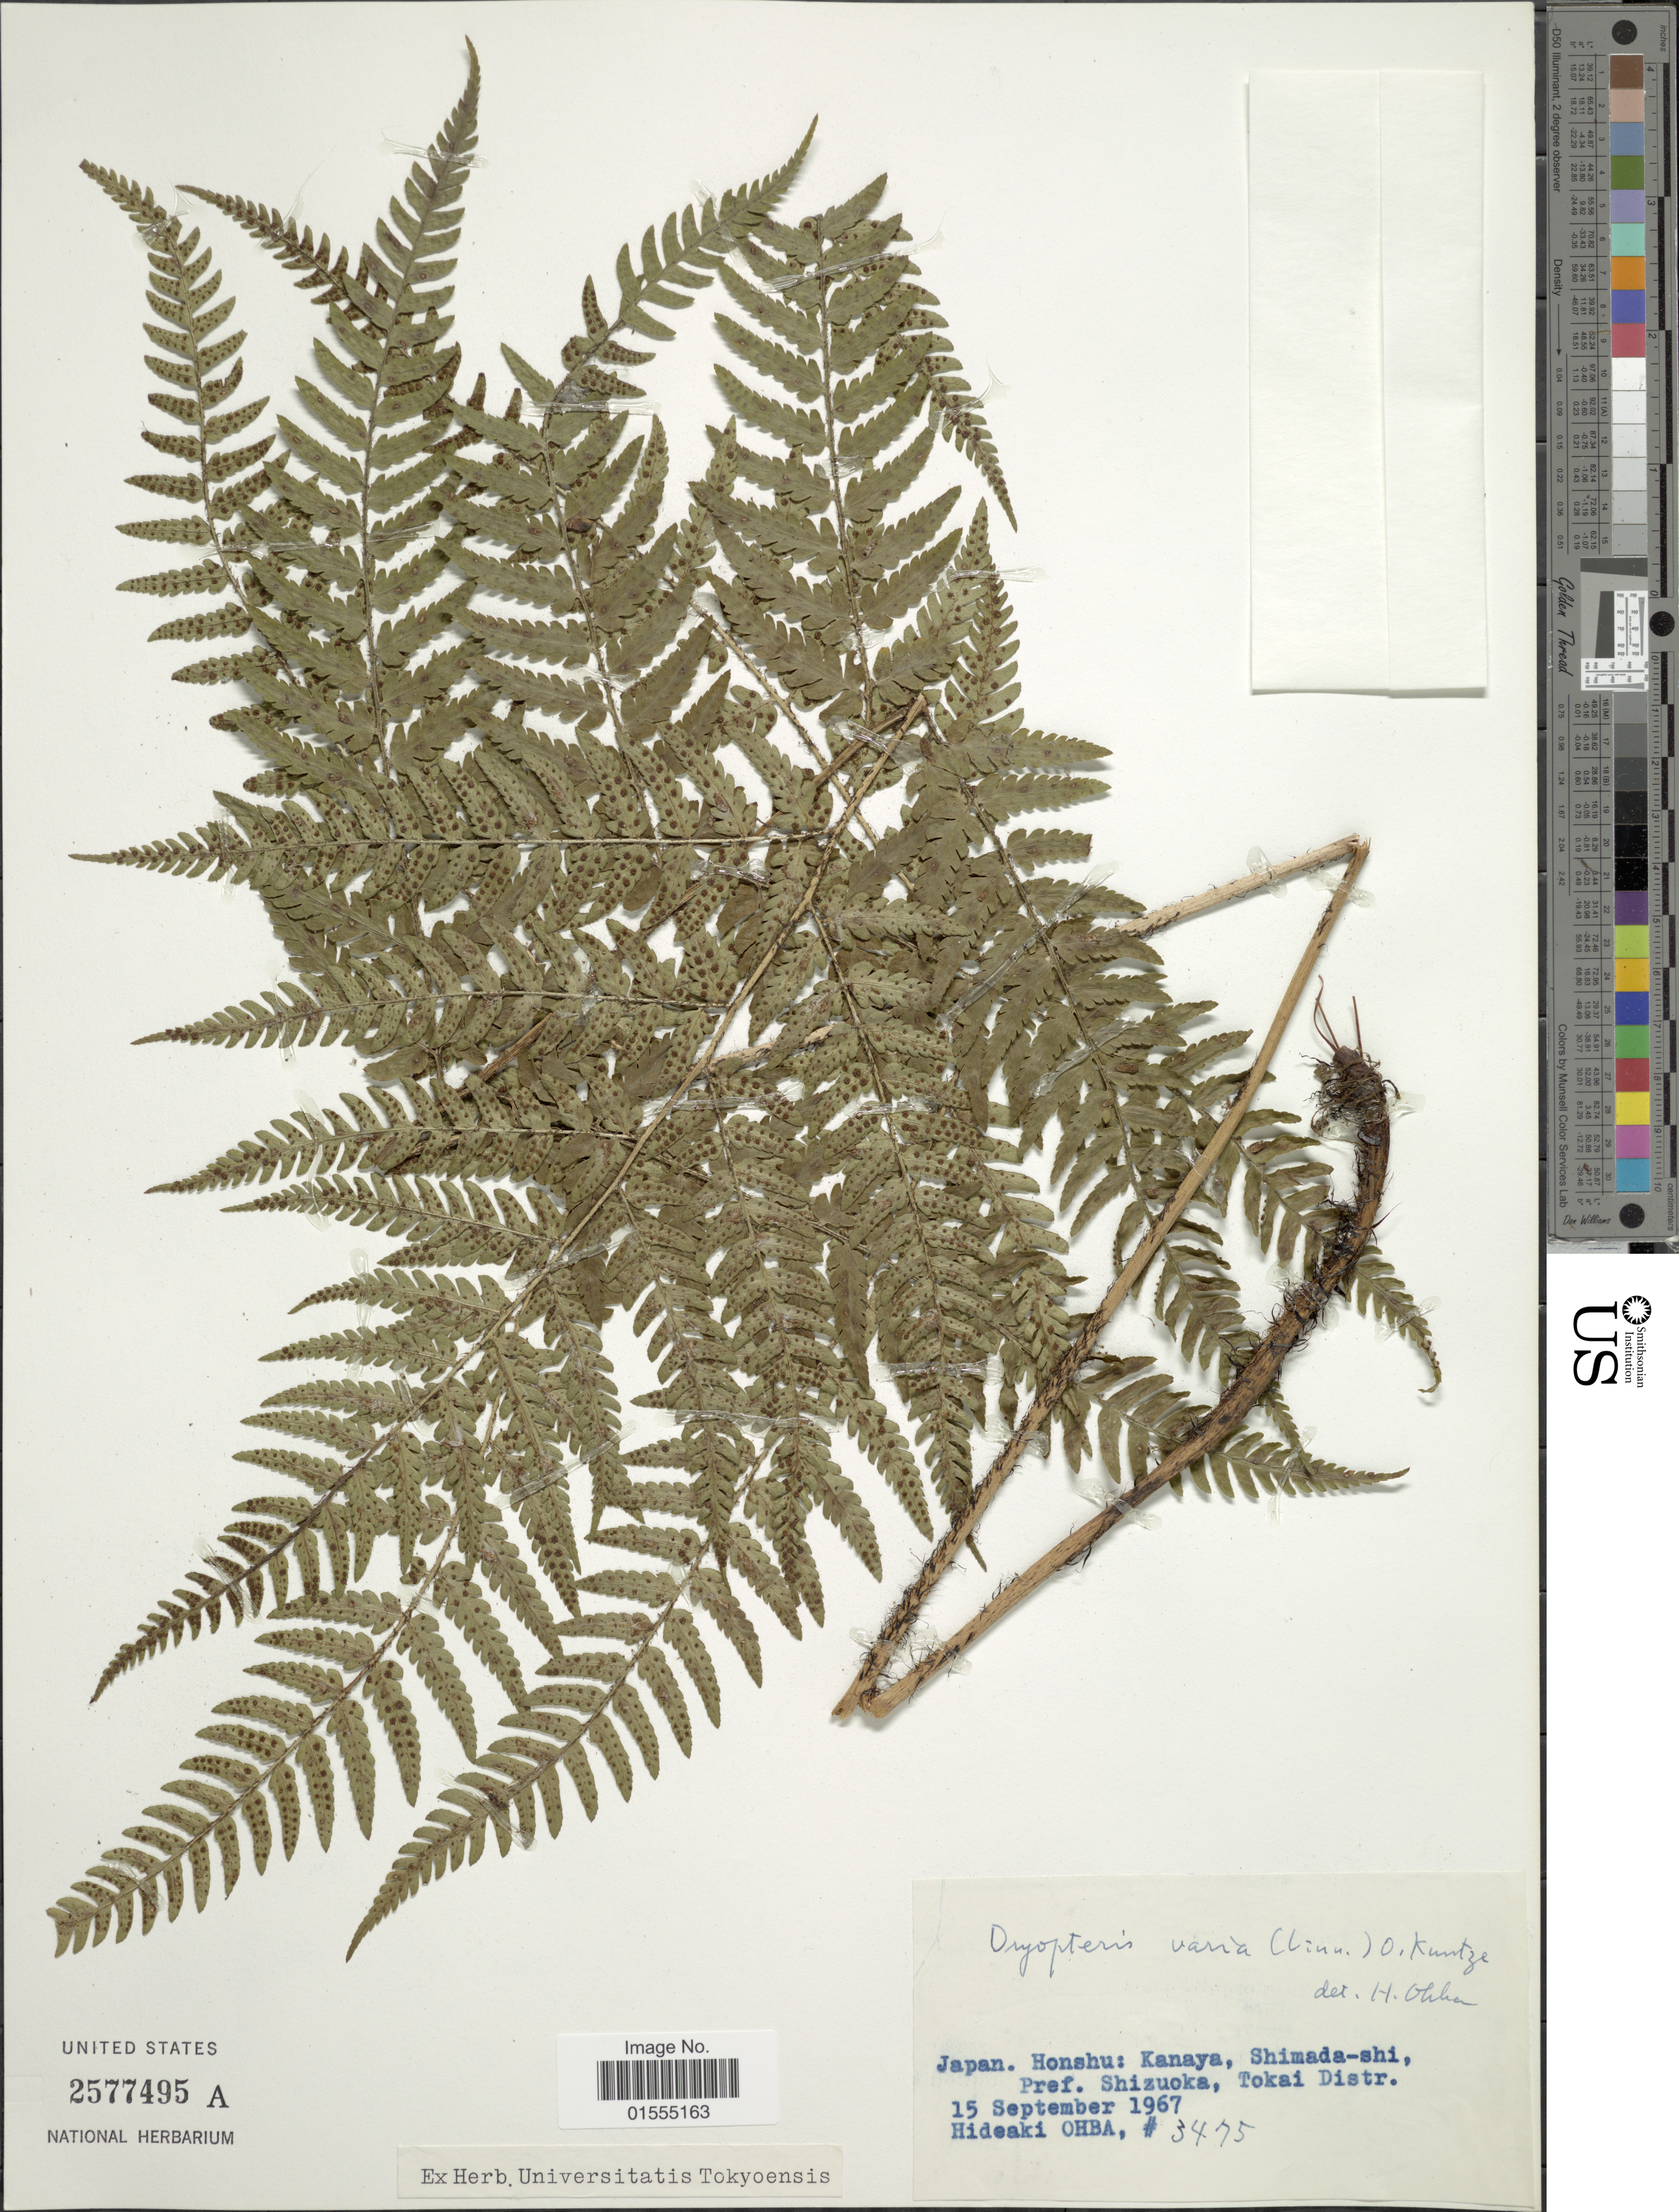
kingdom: Plantae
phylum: Tracheophyta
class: Polypodiopsida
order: Polypodiales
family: Dryopteridaceae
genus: Dryopteris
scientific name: Dryopteris varia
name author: (L.) Kuntze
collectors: H. Ohba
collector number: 3475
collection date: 1967-09-15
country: Japan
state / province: Sizuoka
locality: Honshu: Kanaya, Shimada-shi, Pref. Shizuoka, Tokai Distr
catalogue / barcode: US 2577495A